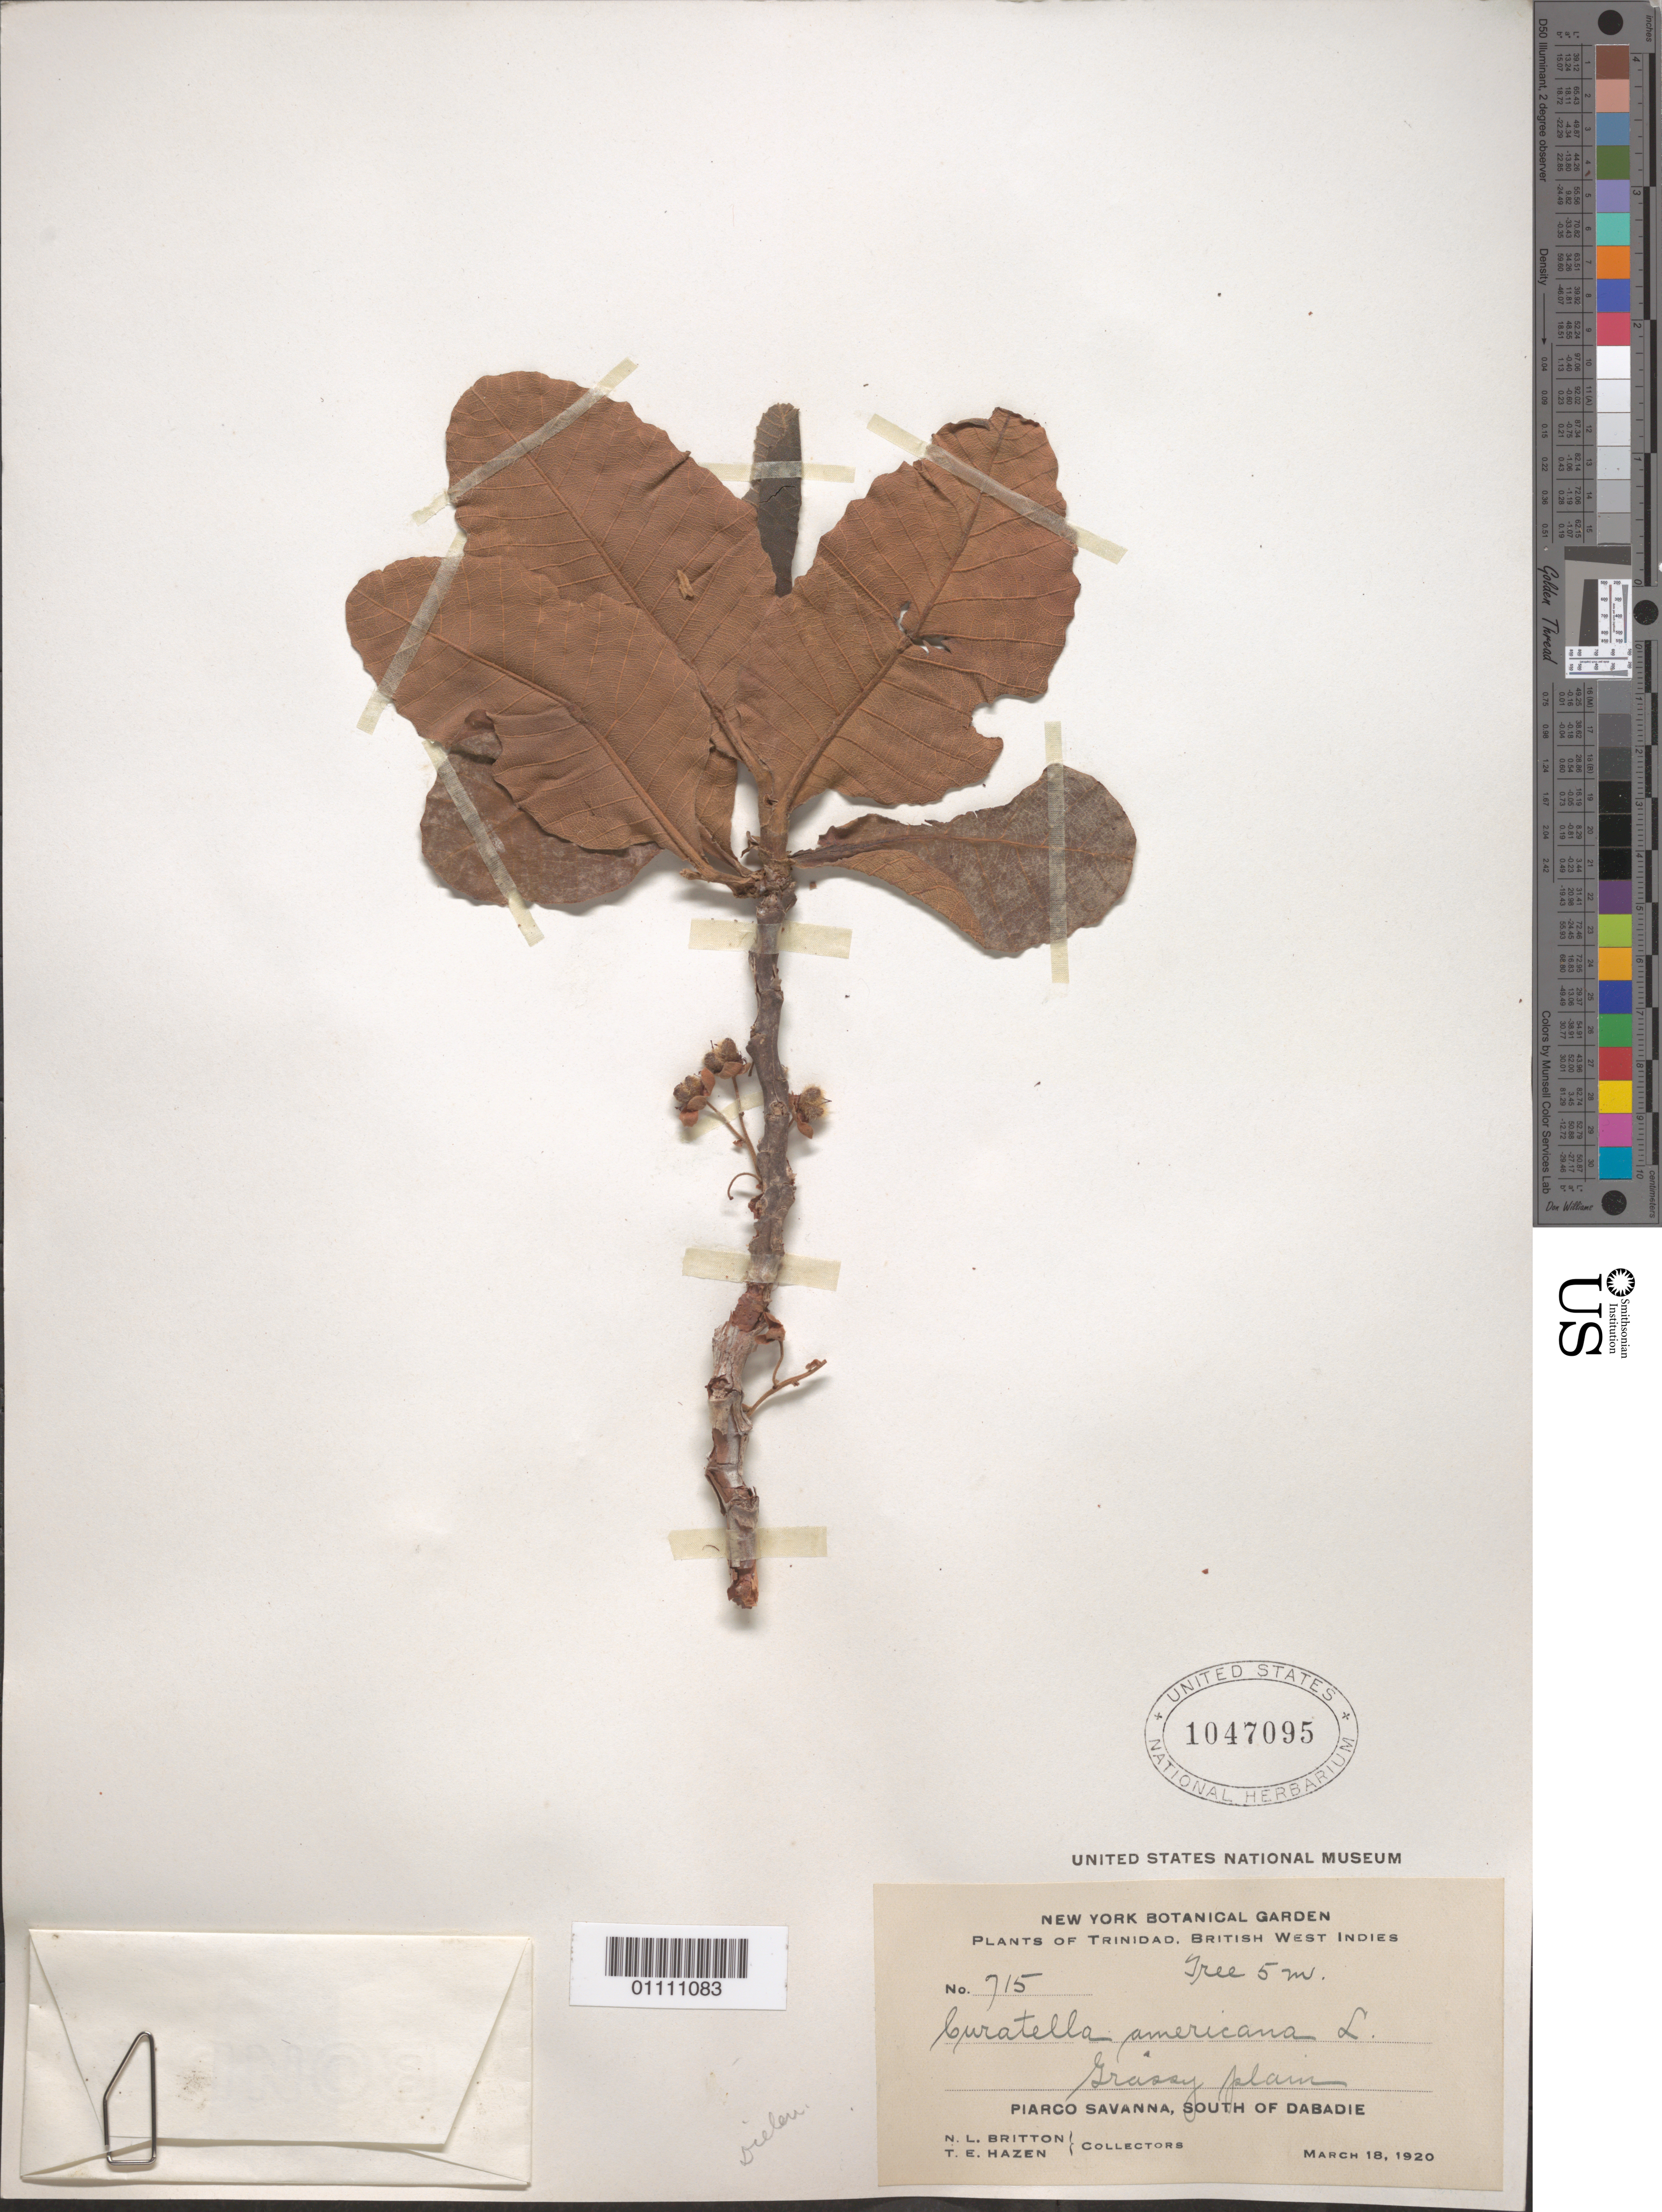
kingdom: Plantae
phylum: Tracheophyta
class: Magnoliopsida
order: Dilleniales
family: Dilleniaceae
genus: Curatella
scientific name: Curatella americana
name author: L.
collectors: N. Britton & T. E. Hazen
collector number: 715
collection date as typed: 18 Mar 1920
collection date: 1920-03-18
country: Trinidad and Tobago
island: Trinidad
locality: Piarco Savanna, south of Dabadie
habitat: in grassy plains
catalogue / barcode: US 1047095